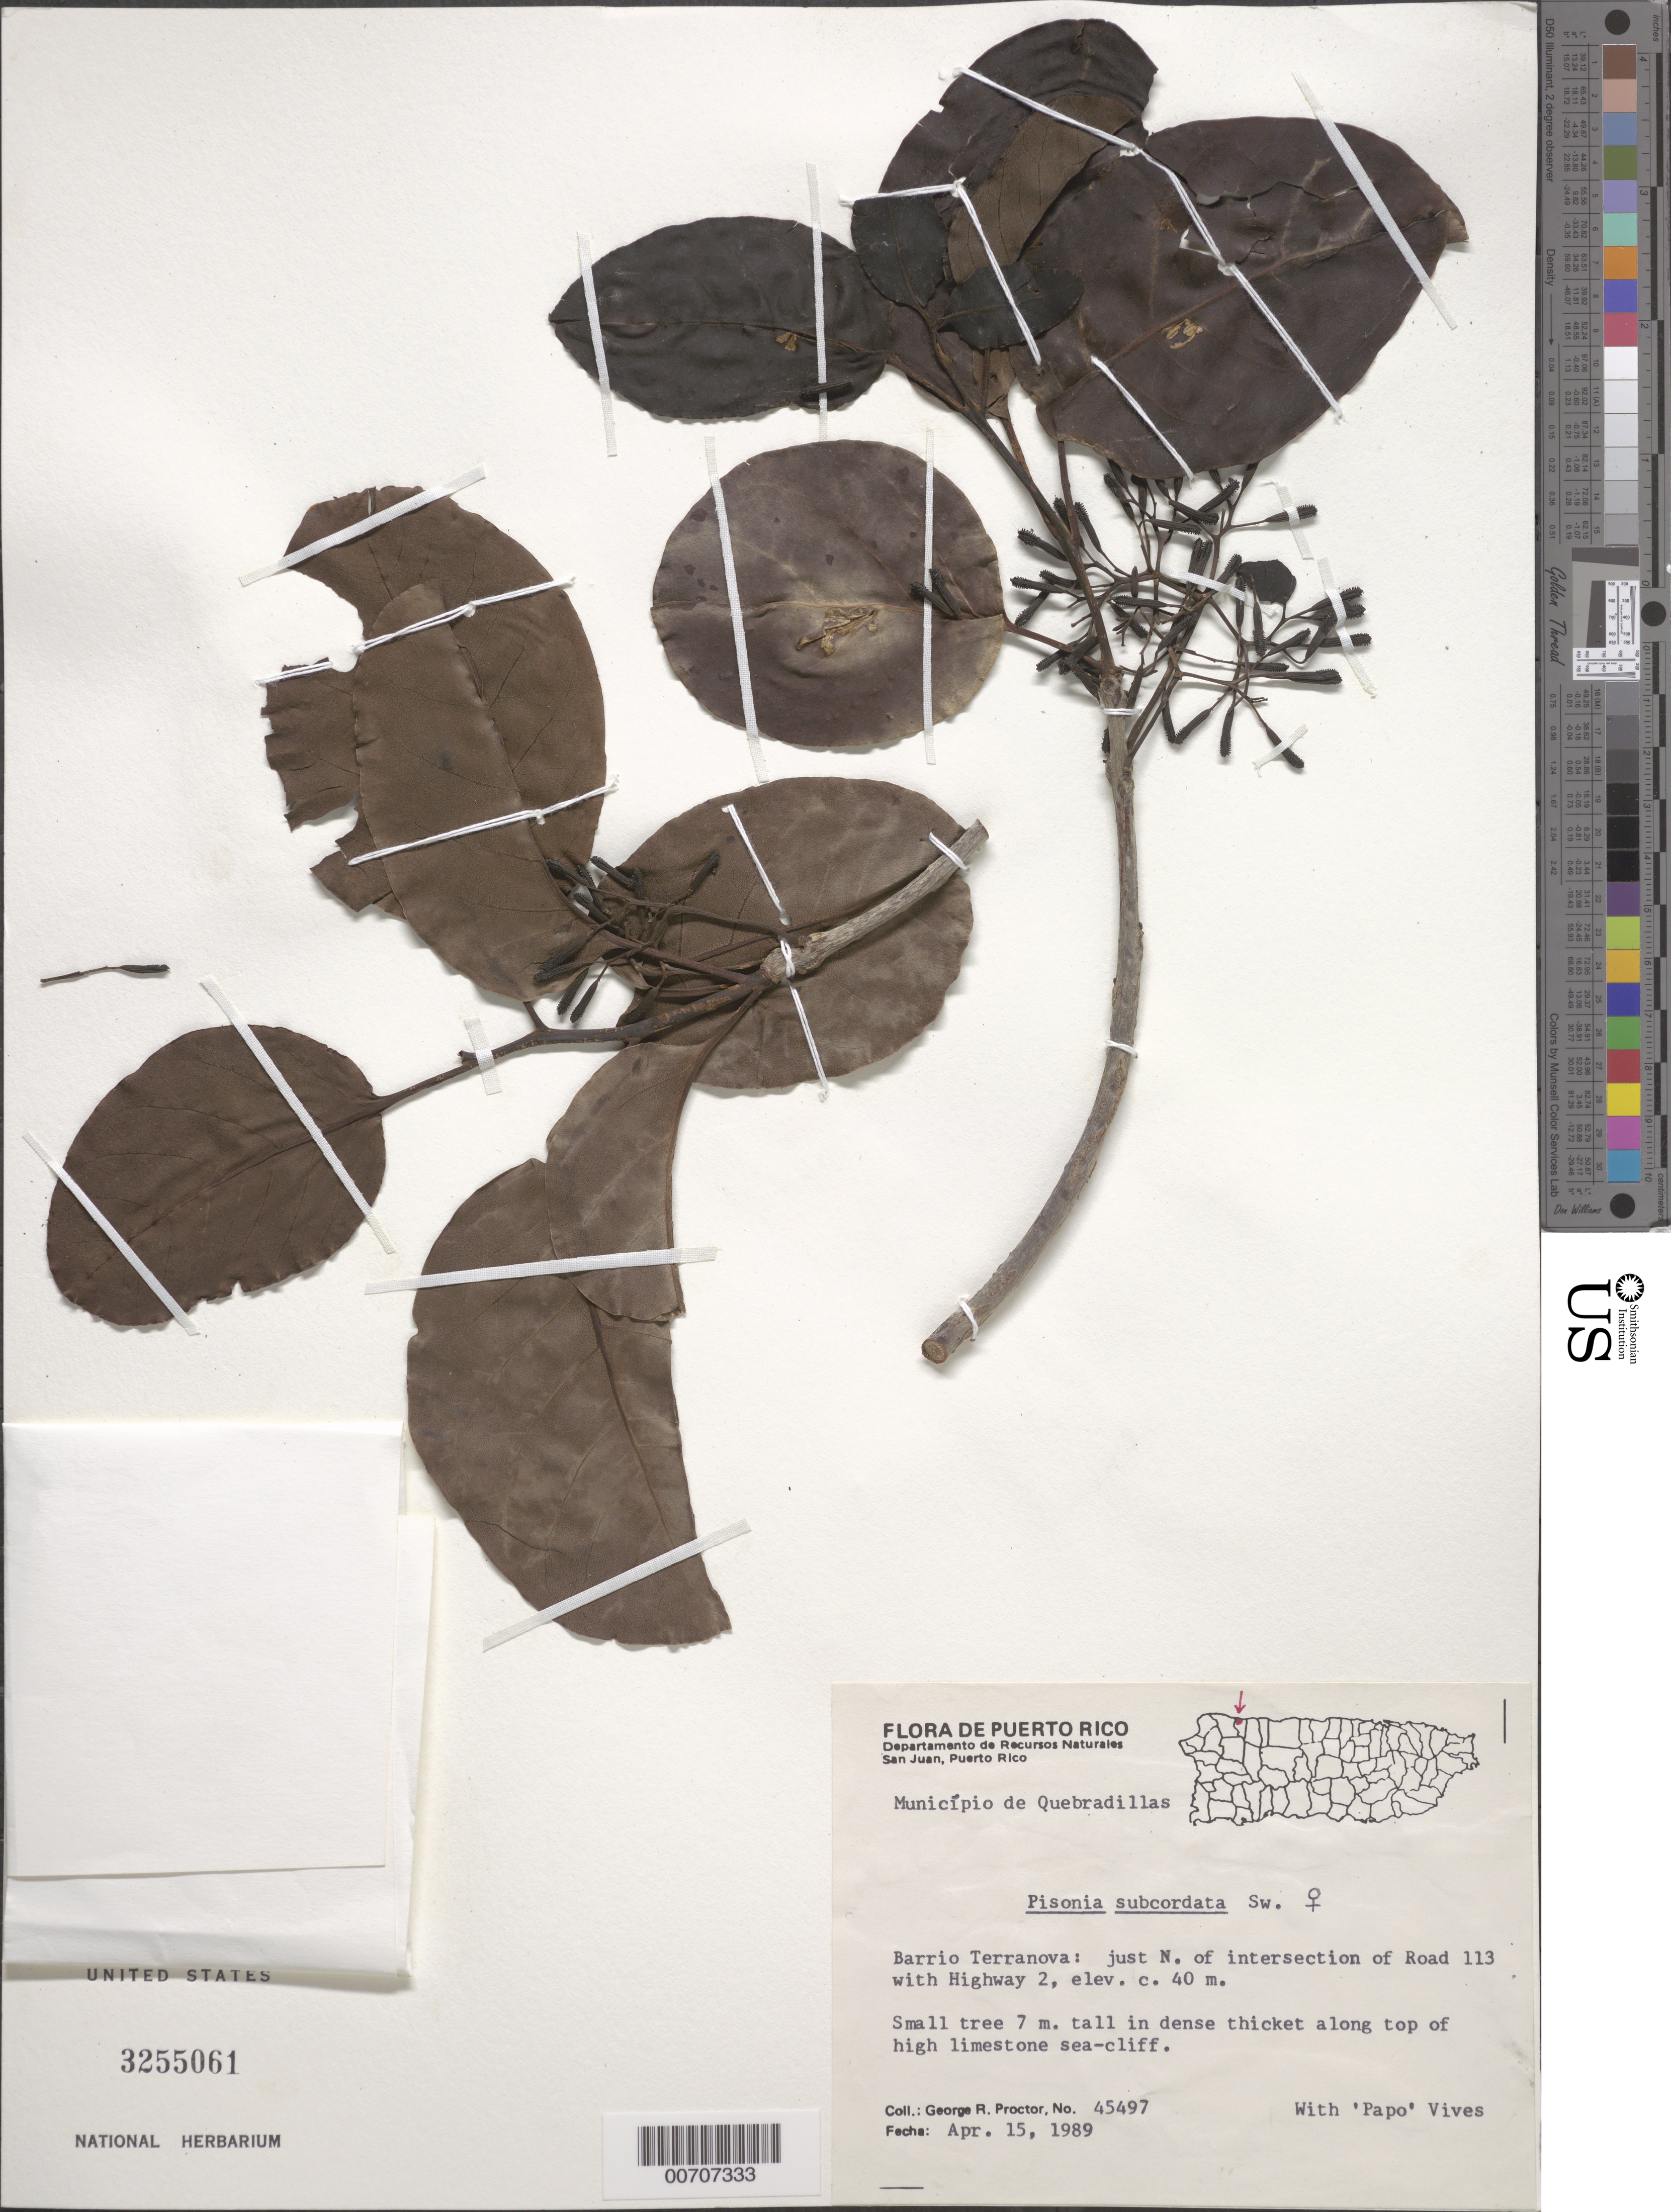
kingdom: Plantae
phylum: Tracheophyta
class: Magnoliopsida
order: Caryophyllales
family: Nyctaginaceae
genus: Pisonia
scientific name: Pisonia subcordata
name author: Sw.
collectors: G. R. Proctor & P. Vives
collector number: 45497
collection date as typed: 15 Apr 1989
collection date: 1989-04-15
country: Puerto Rico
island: Greater Antilles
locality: Municipio de Quebradillas, Barrio Tarranova: just N of intersection of Road 1133 w/Hwy 2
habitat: In dense thicket along top of high limestone sea-cliff.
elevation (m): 40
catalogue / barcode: US 3255061